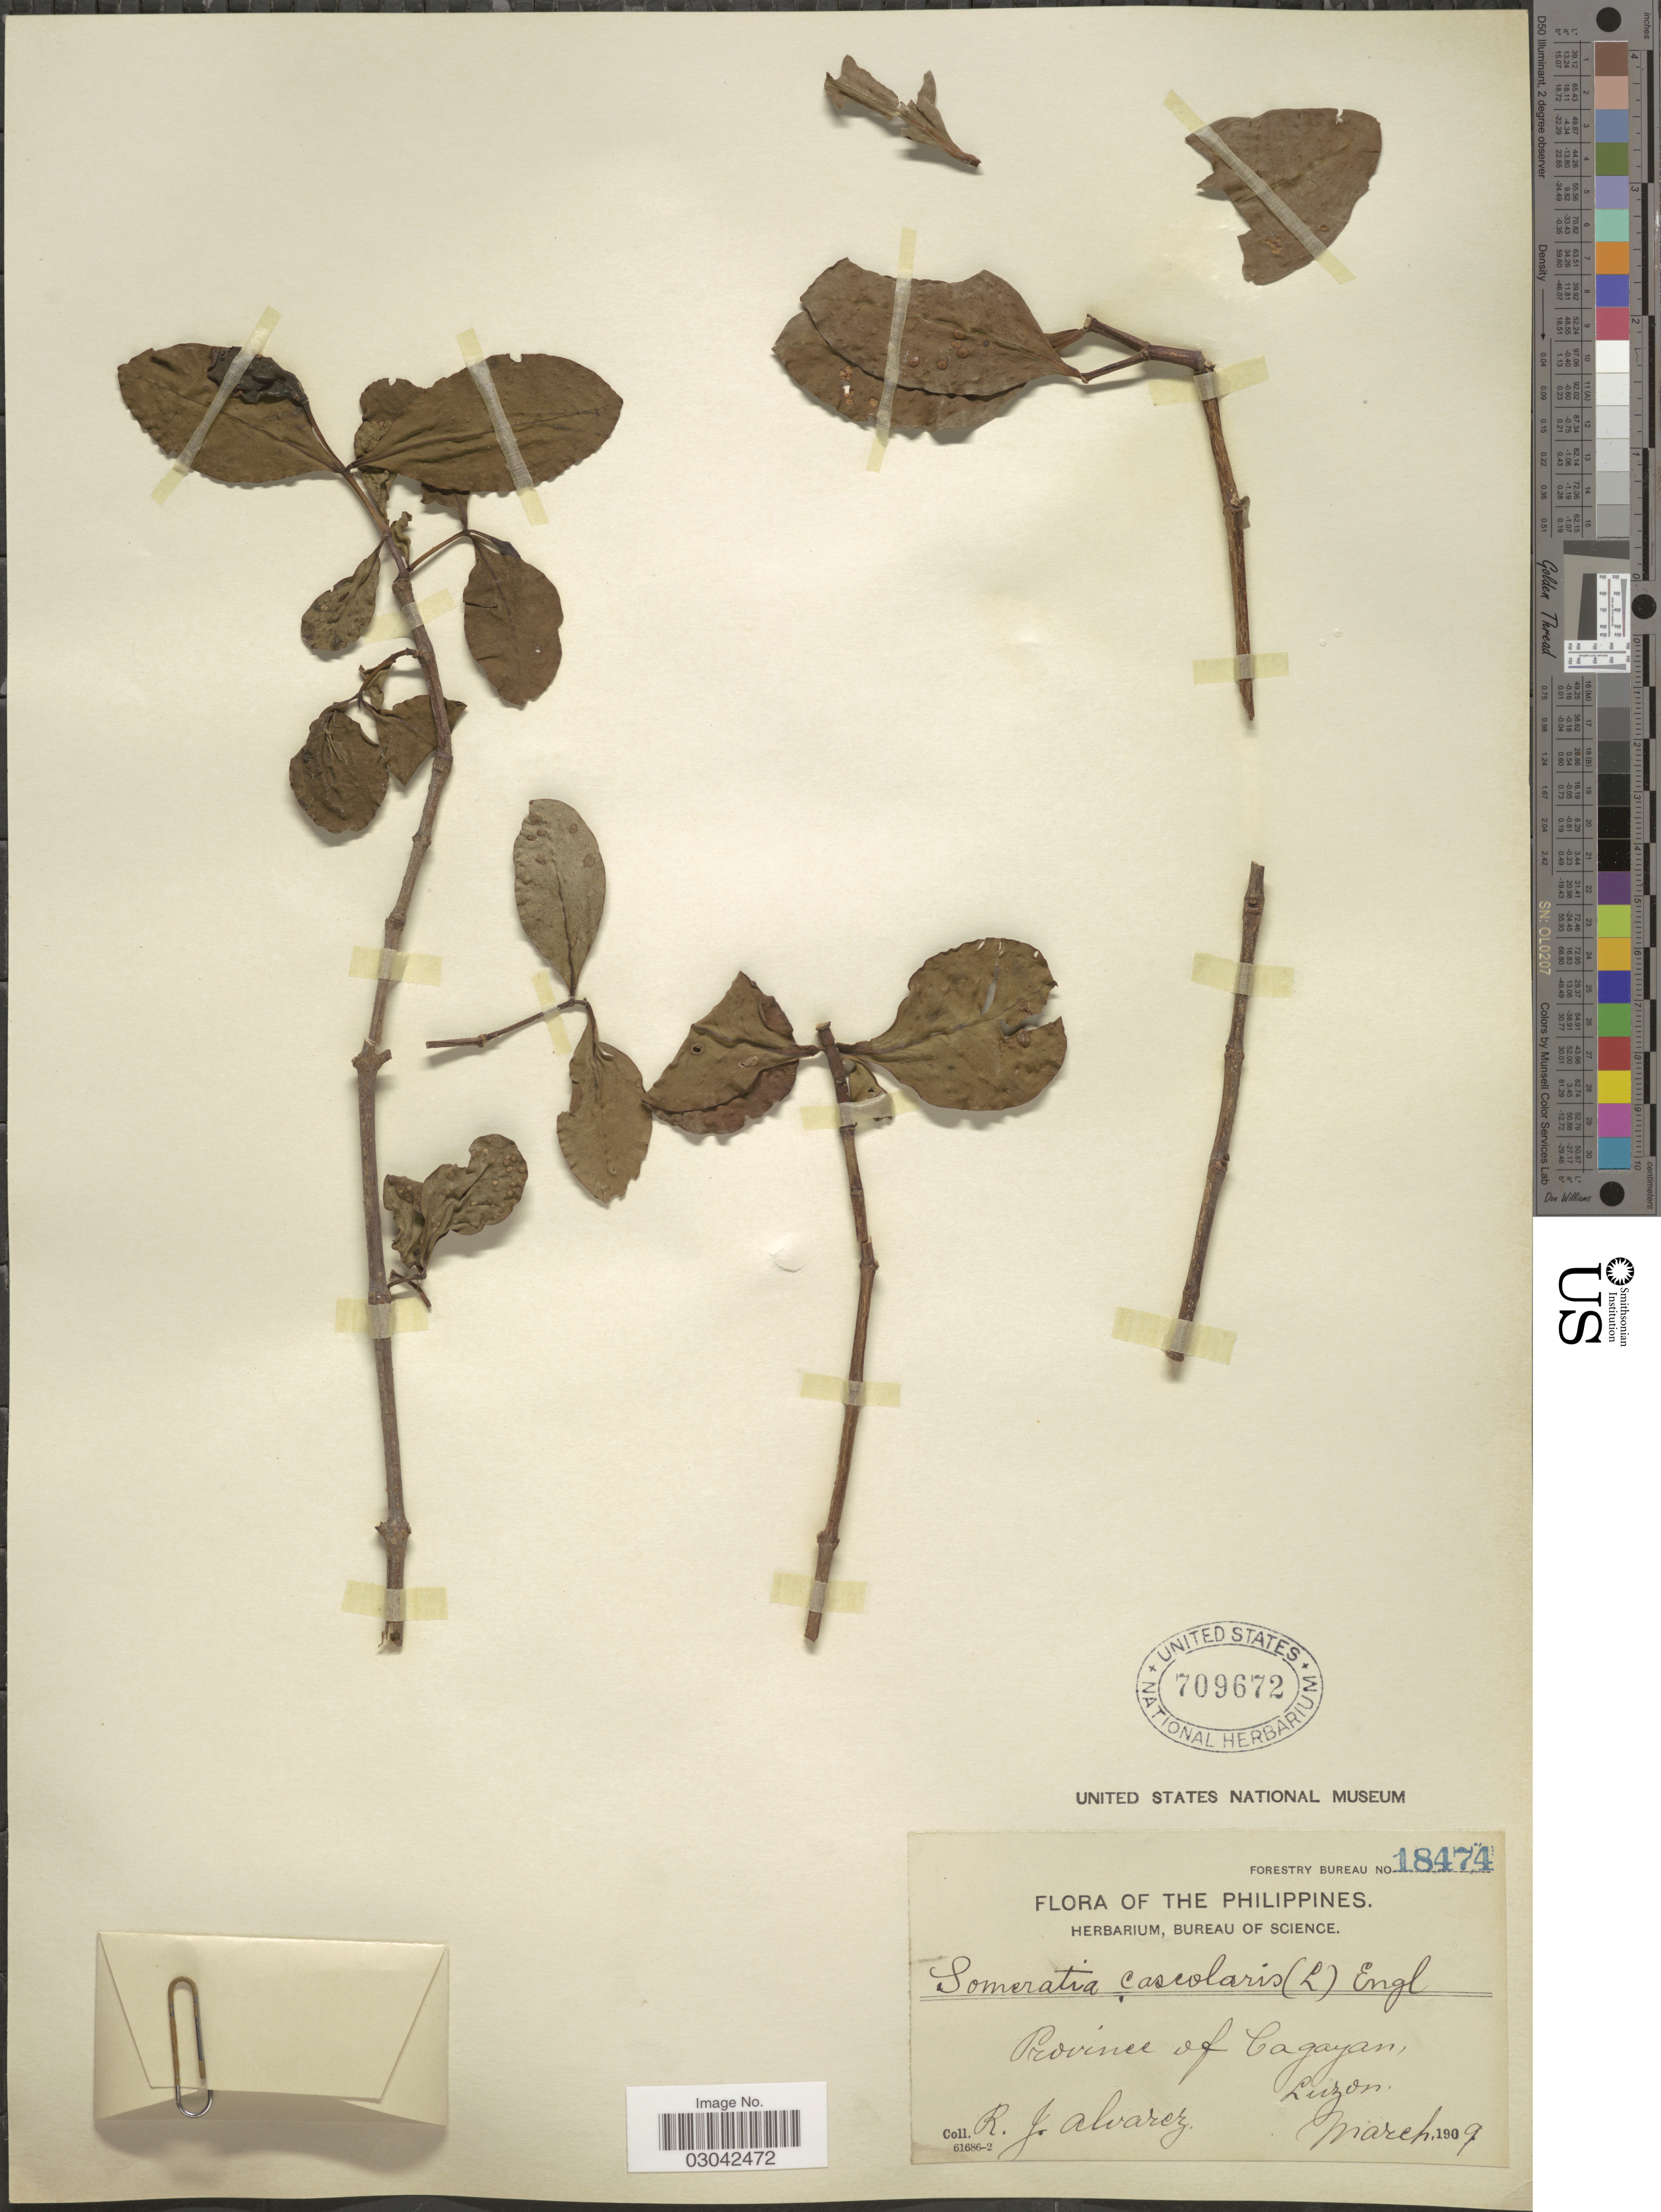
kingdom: Plantae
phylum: Tracheophyta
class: Magnoliopsida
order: Myrtales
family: Lythraceae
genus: Sonneratia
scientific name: Sonneratia caseolaris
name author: (L.) Engl.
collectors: R. Alvarez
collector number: Forestry Bureau 18474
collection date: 1909-03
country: Philippines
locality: Province of Cagayan, Luzon.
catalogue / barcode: US 709672